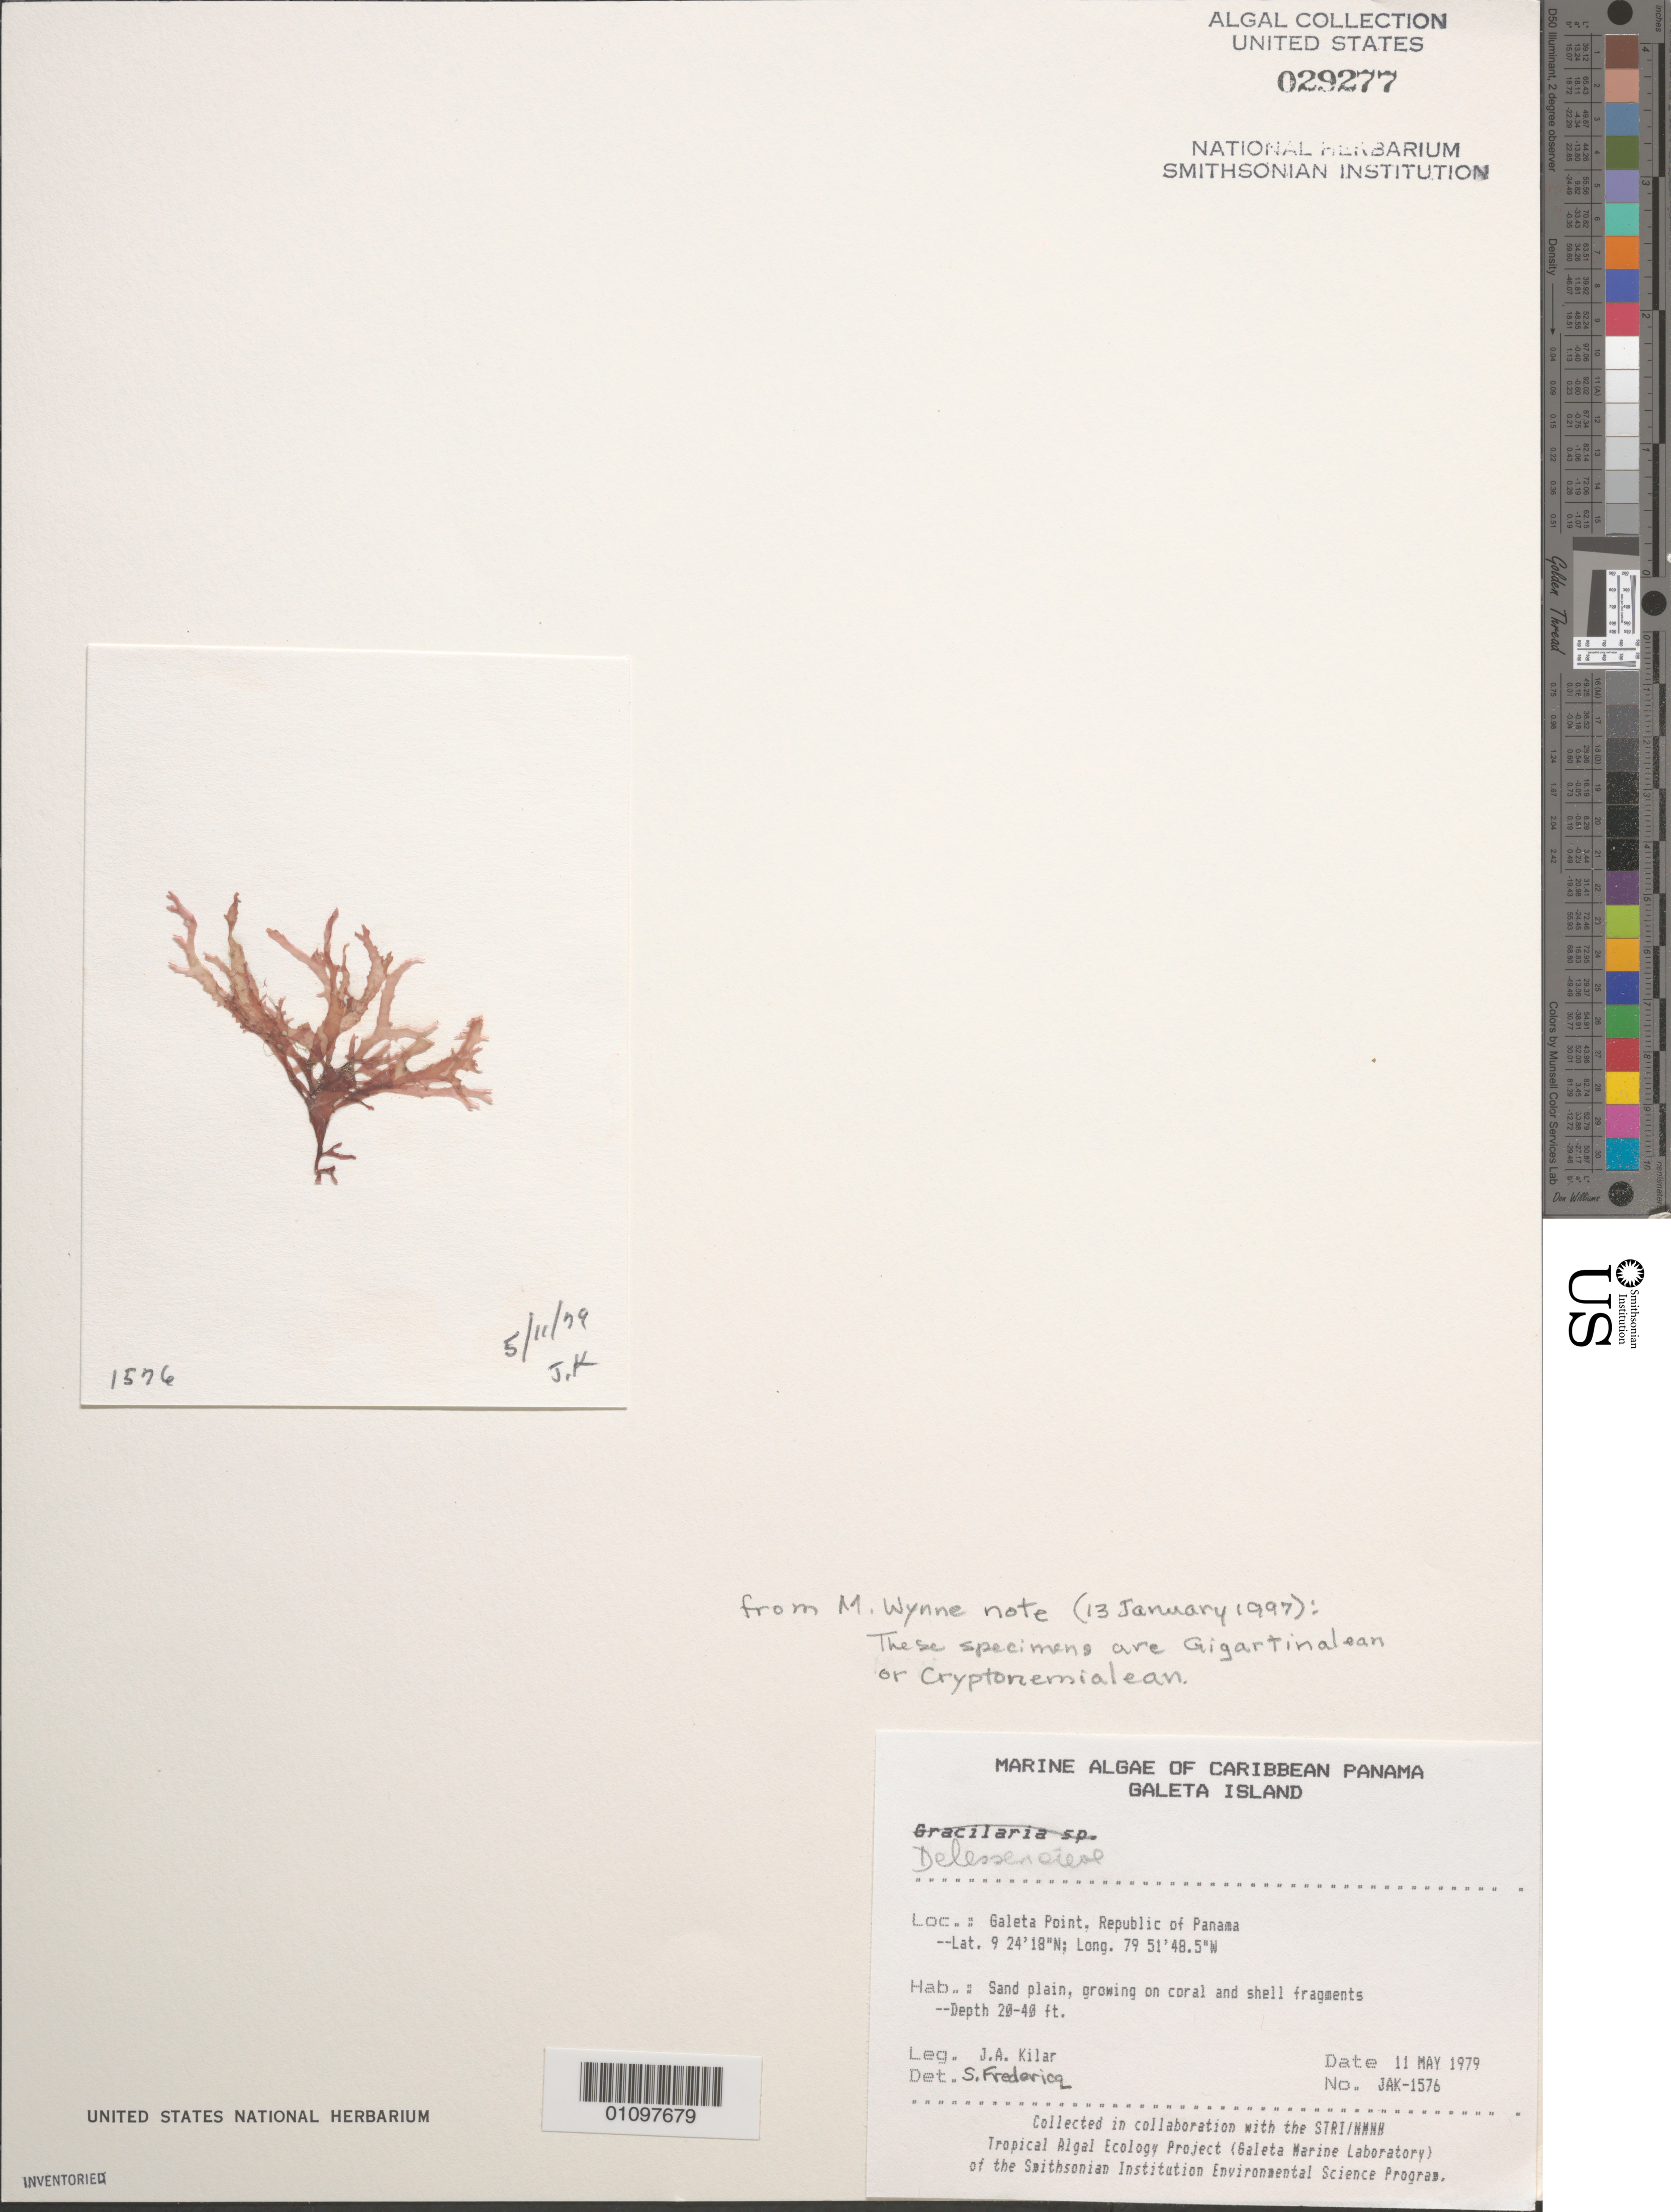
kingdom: Plantae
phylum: Rhodophyta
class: Florideophyceae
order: Ceramiales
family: Delesseriaceae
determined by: Wynne, M. J.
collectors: J. A. Kilar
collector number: JAK-1576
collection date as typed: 11 May 1979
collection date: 1979-05-11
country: Panama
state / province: Colón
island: Galeta Island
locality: Galeta Point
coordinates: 9 24' 18" N, 79 51' 48.5" W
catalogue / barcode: US 29277